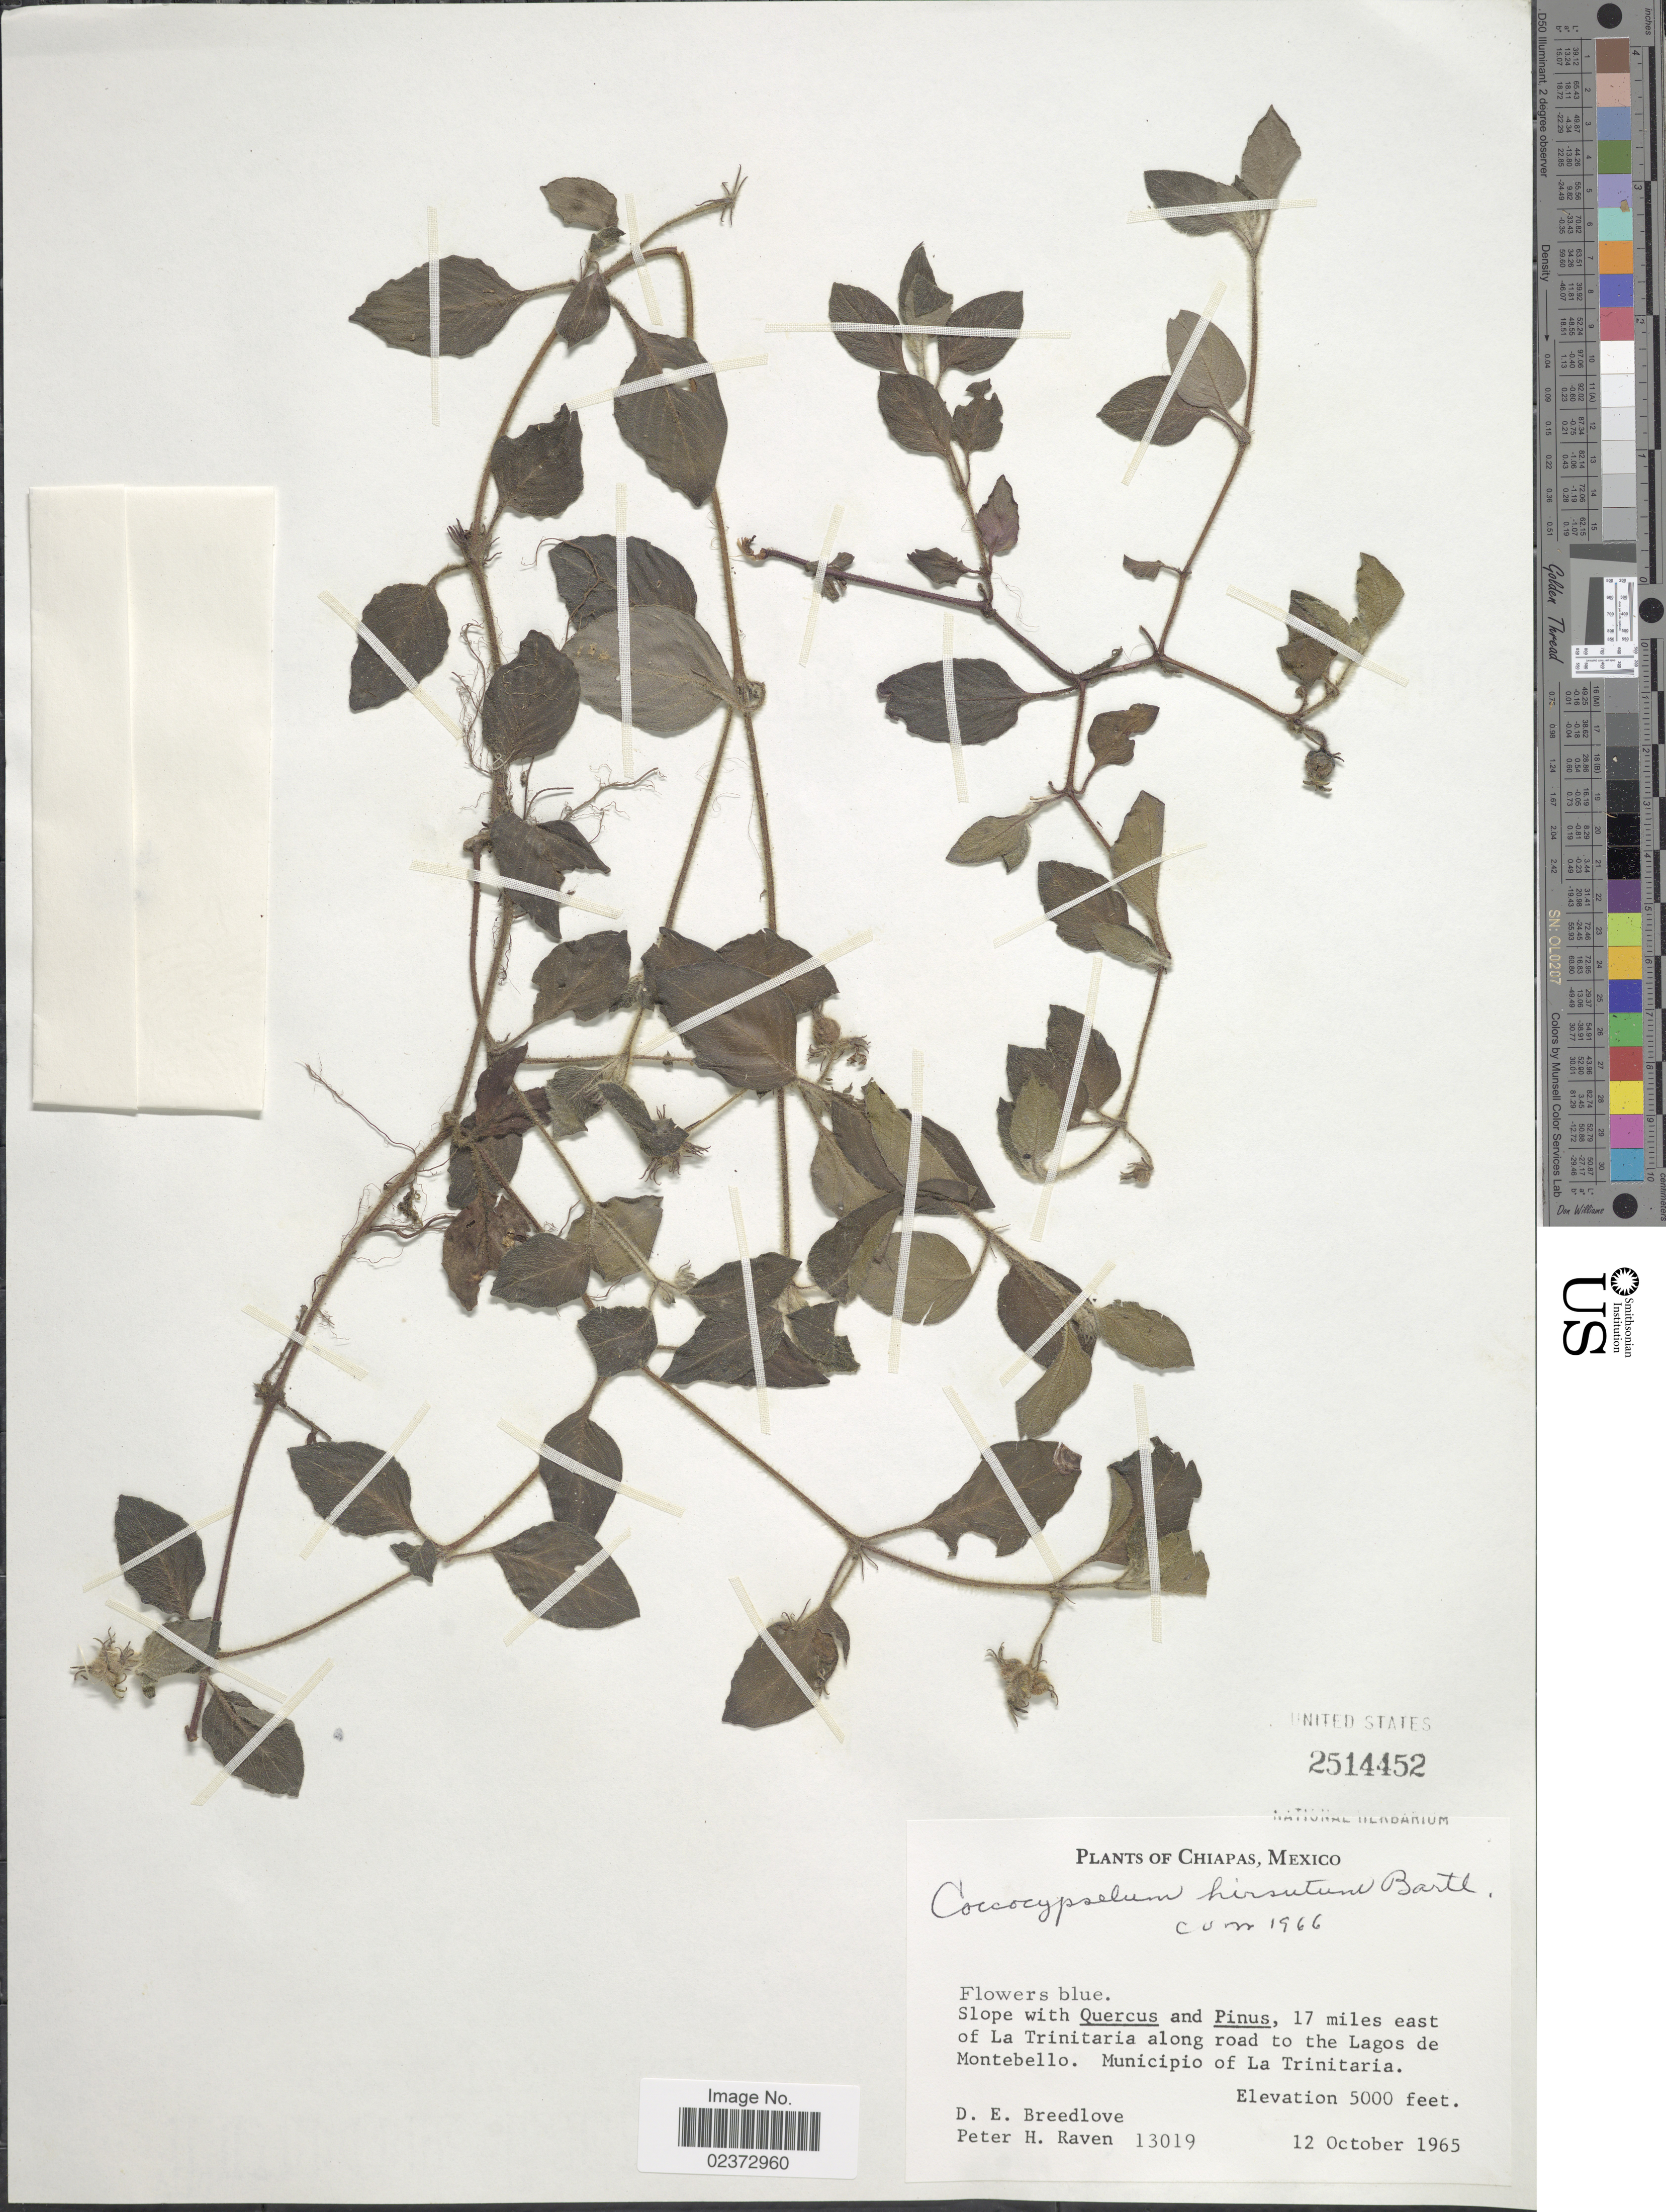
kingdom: Plantae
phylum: Tracheophyta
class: Magnoliopsida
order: Gentianales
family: Rubiaceae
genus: Coccocypselum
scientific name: Coccocypselum hispidulum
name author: (Standl.) Standl.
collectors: D. E. Breedlove & P. Raven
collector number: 13019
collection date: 1965-10-12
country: Mexico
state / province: Chiapas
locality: Slope, 17 miles east of La Trinitaria along road to the Lagos de Montebello. Municipio of La Trinitaria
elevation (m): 1524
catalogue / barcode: US 2514452